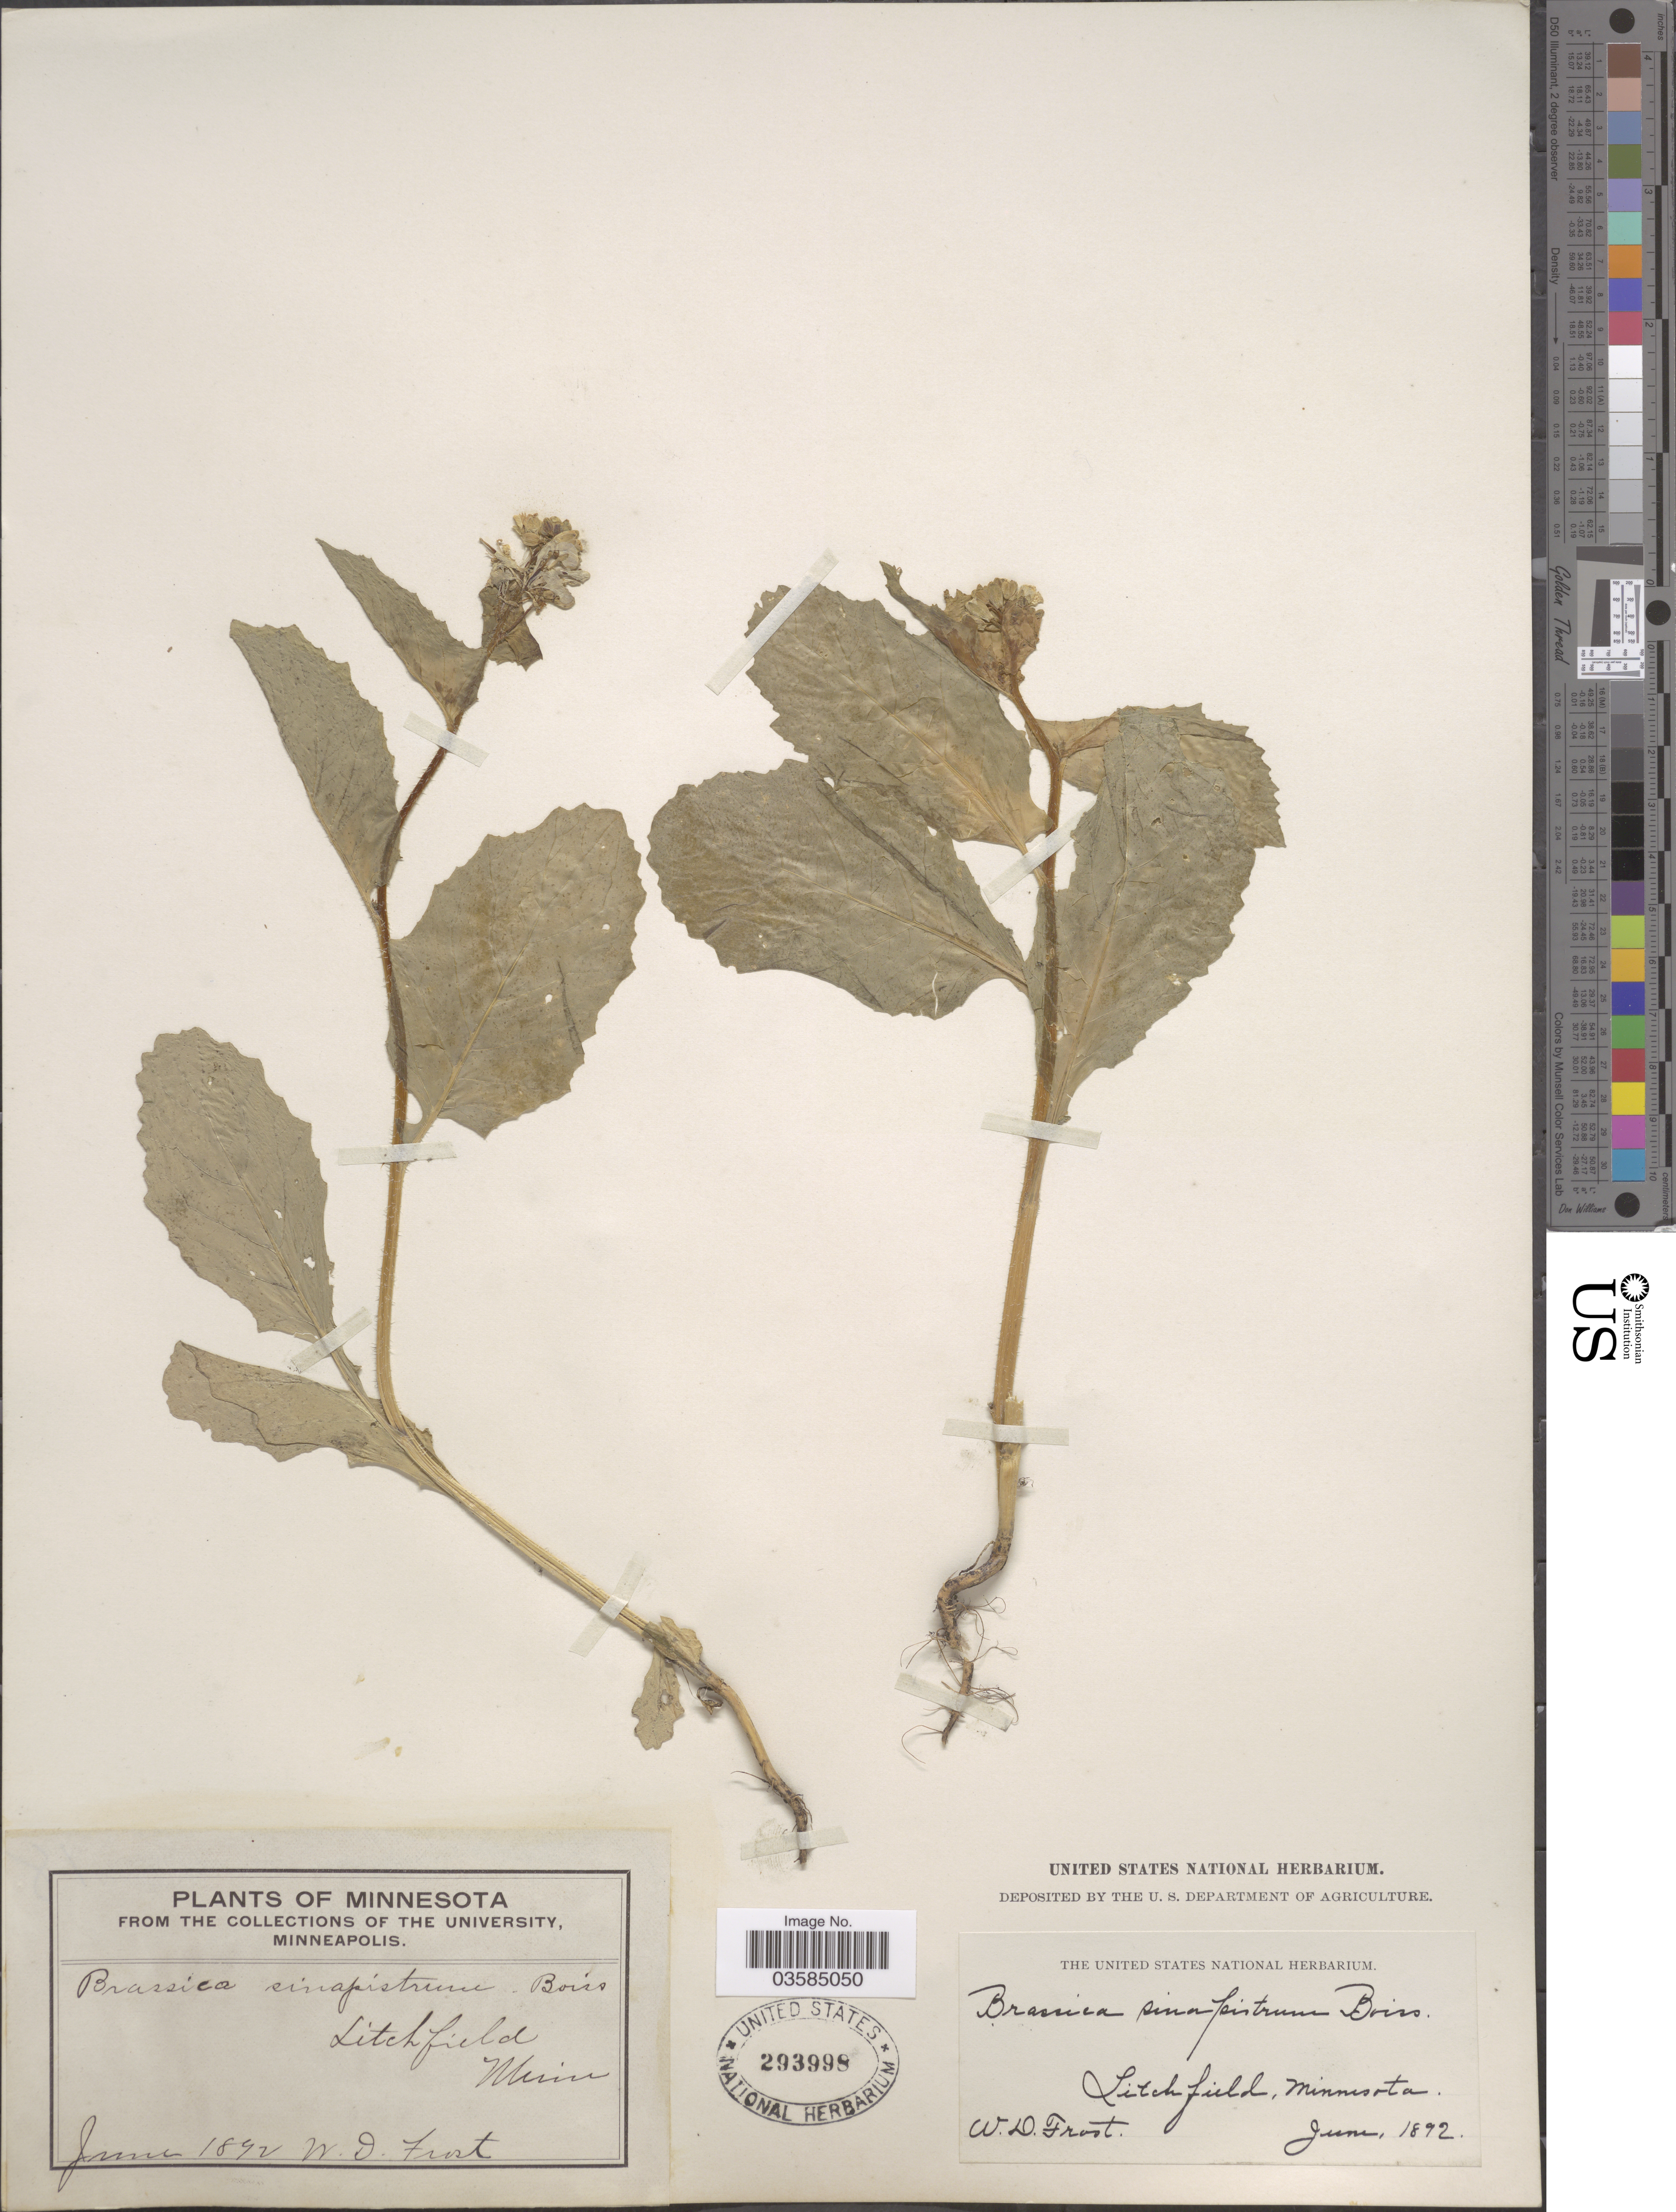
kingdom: Plantae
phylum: Tracheophyta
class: Magnoliopsida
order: Brassicales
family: Brassicaceae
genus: Brassica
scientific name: Brassica kaber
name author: (DC.) L.C. Wheeler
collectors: W. Frost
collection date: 1892-06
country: United States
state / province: Minnesota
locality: Litchfield.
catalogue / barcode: US 293998